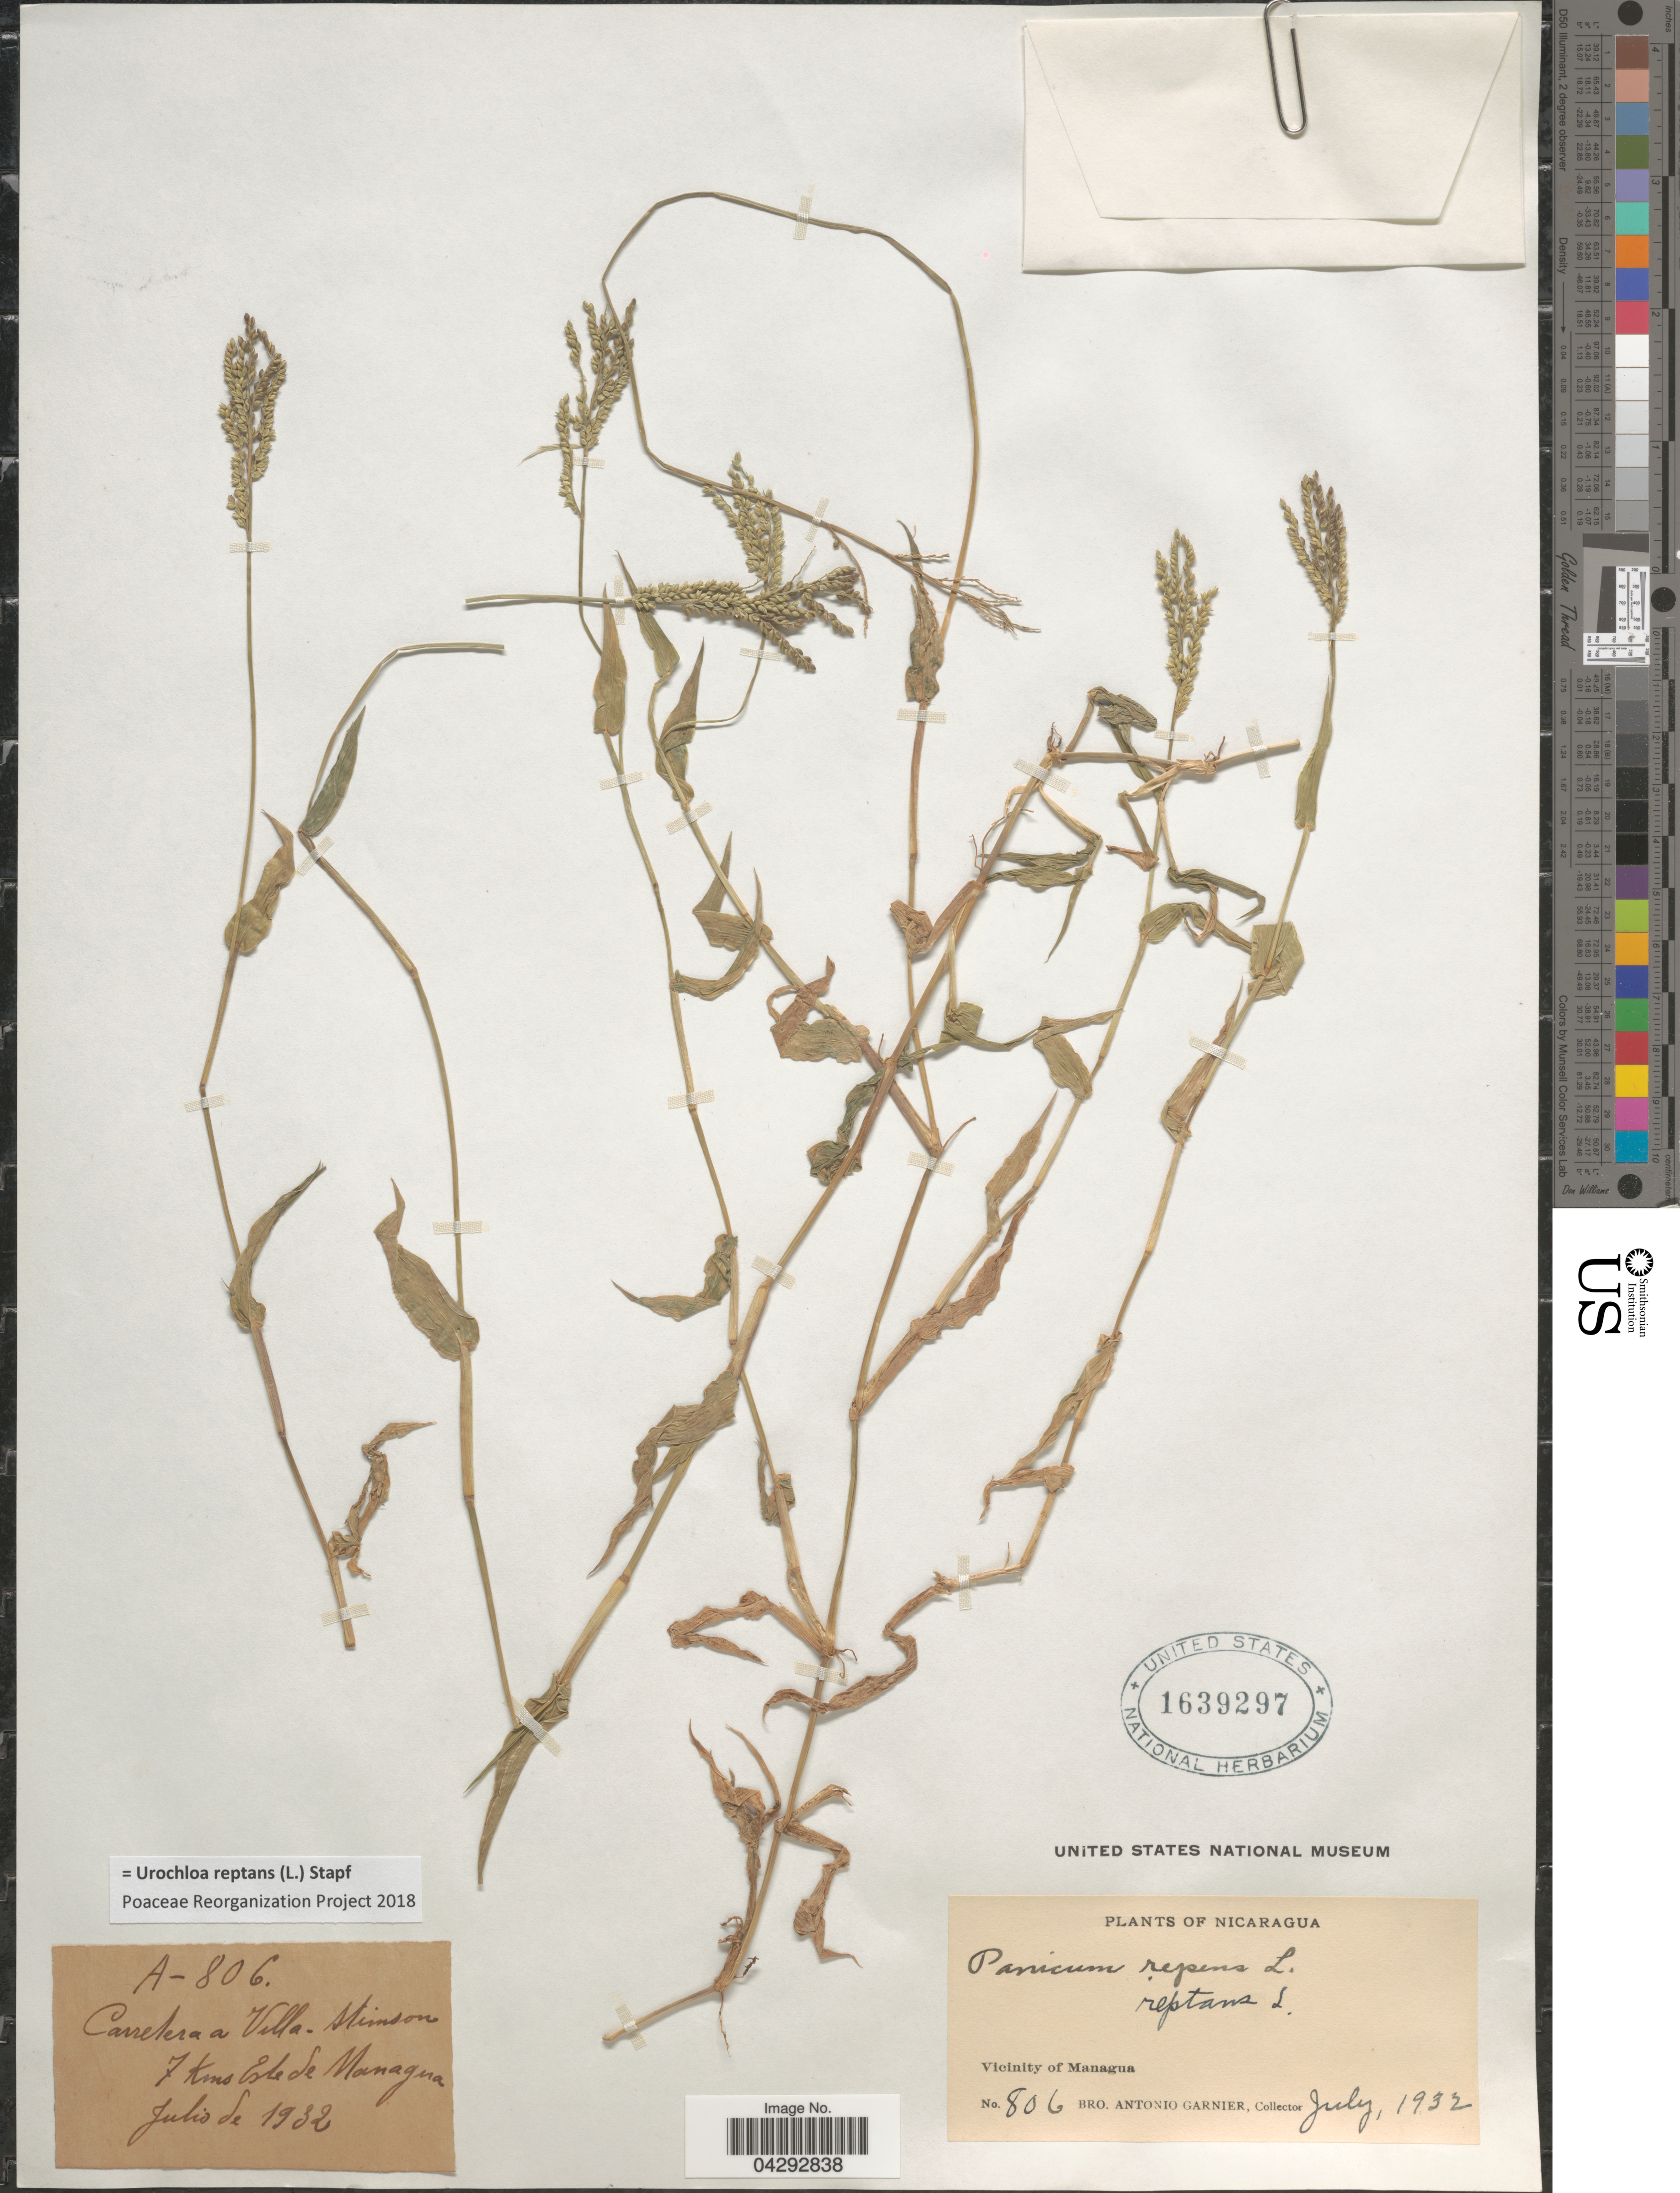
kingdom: Plantae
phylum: Tracheophyta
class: Liliopsida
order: Poales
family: Poaceae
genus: Urochloa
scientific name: Urochloa reptans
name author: (L.) Stapf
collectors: Bro. A. Garnier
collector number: A-806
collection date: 1932-07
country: Nicaragua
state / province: Managua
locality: Carretera a Villa-Stinson. 7 Km Este de Managua. Vicinity of Managua.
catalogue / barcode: US 1639297